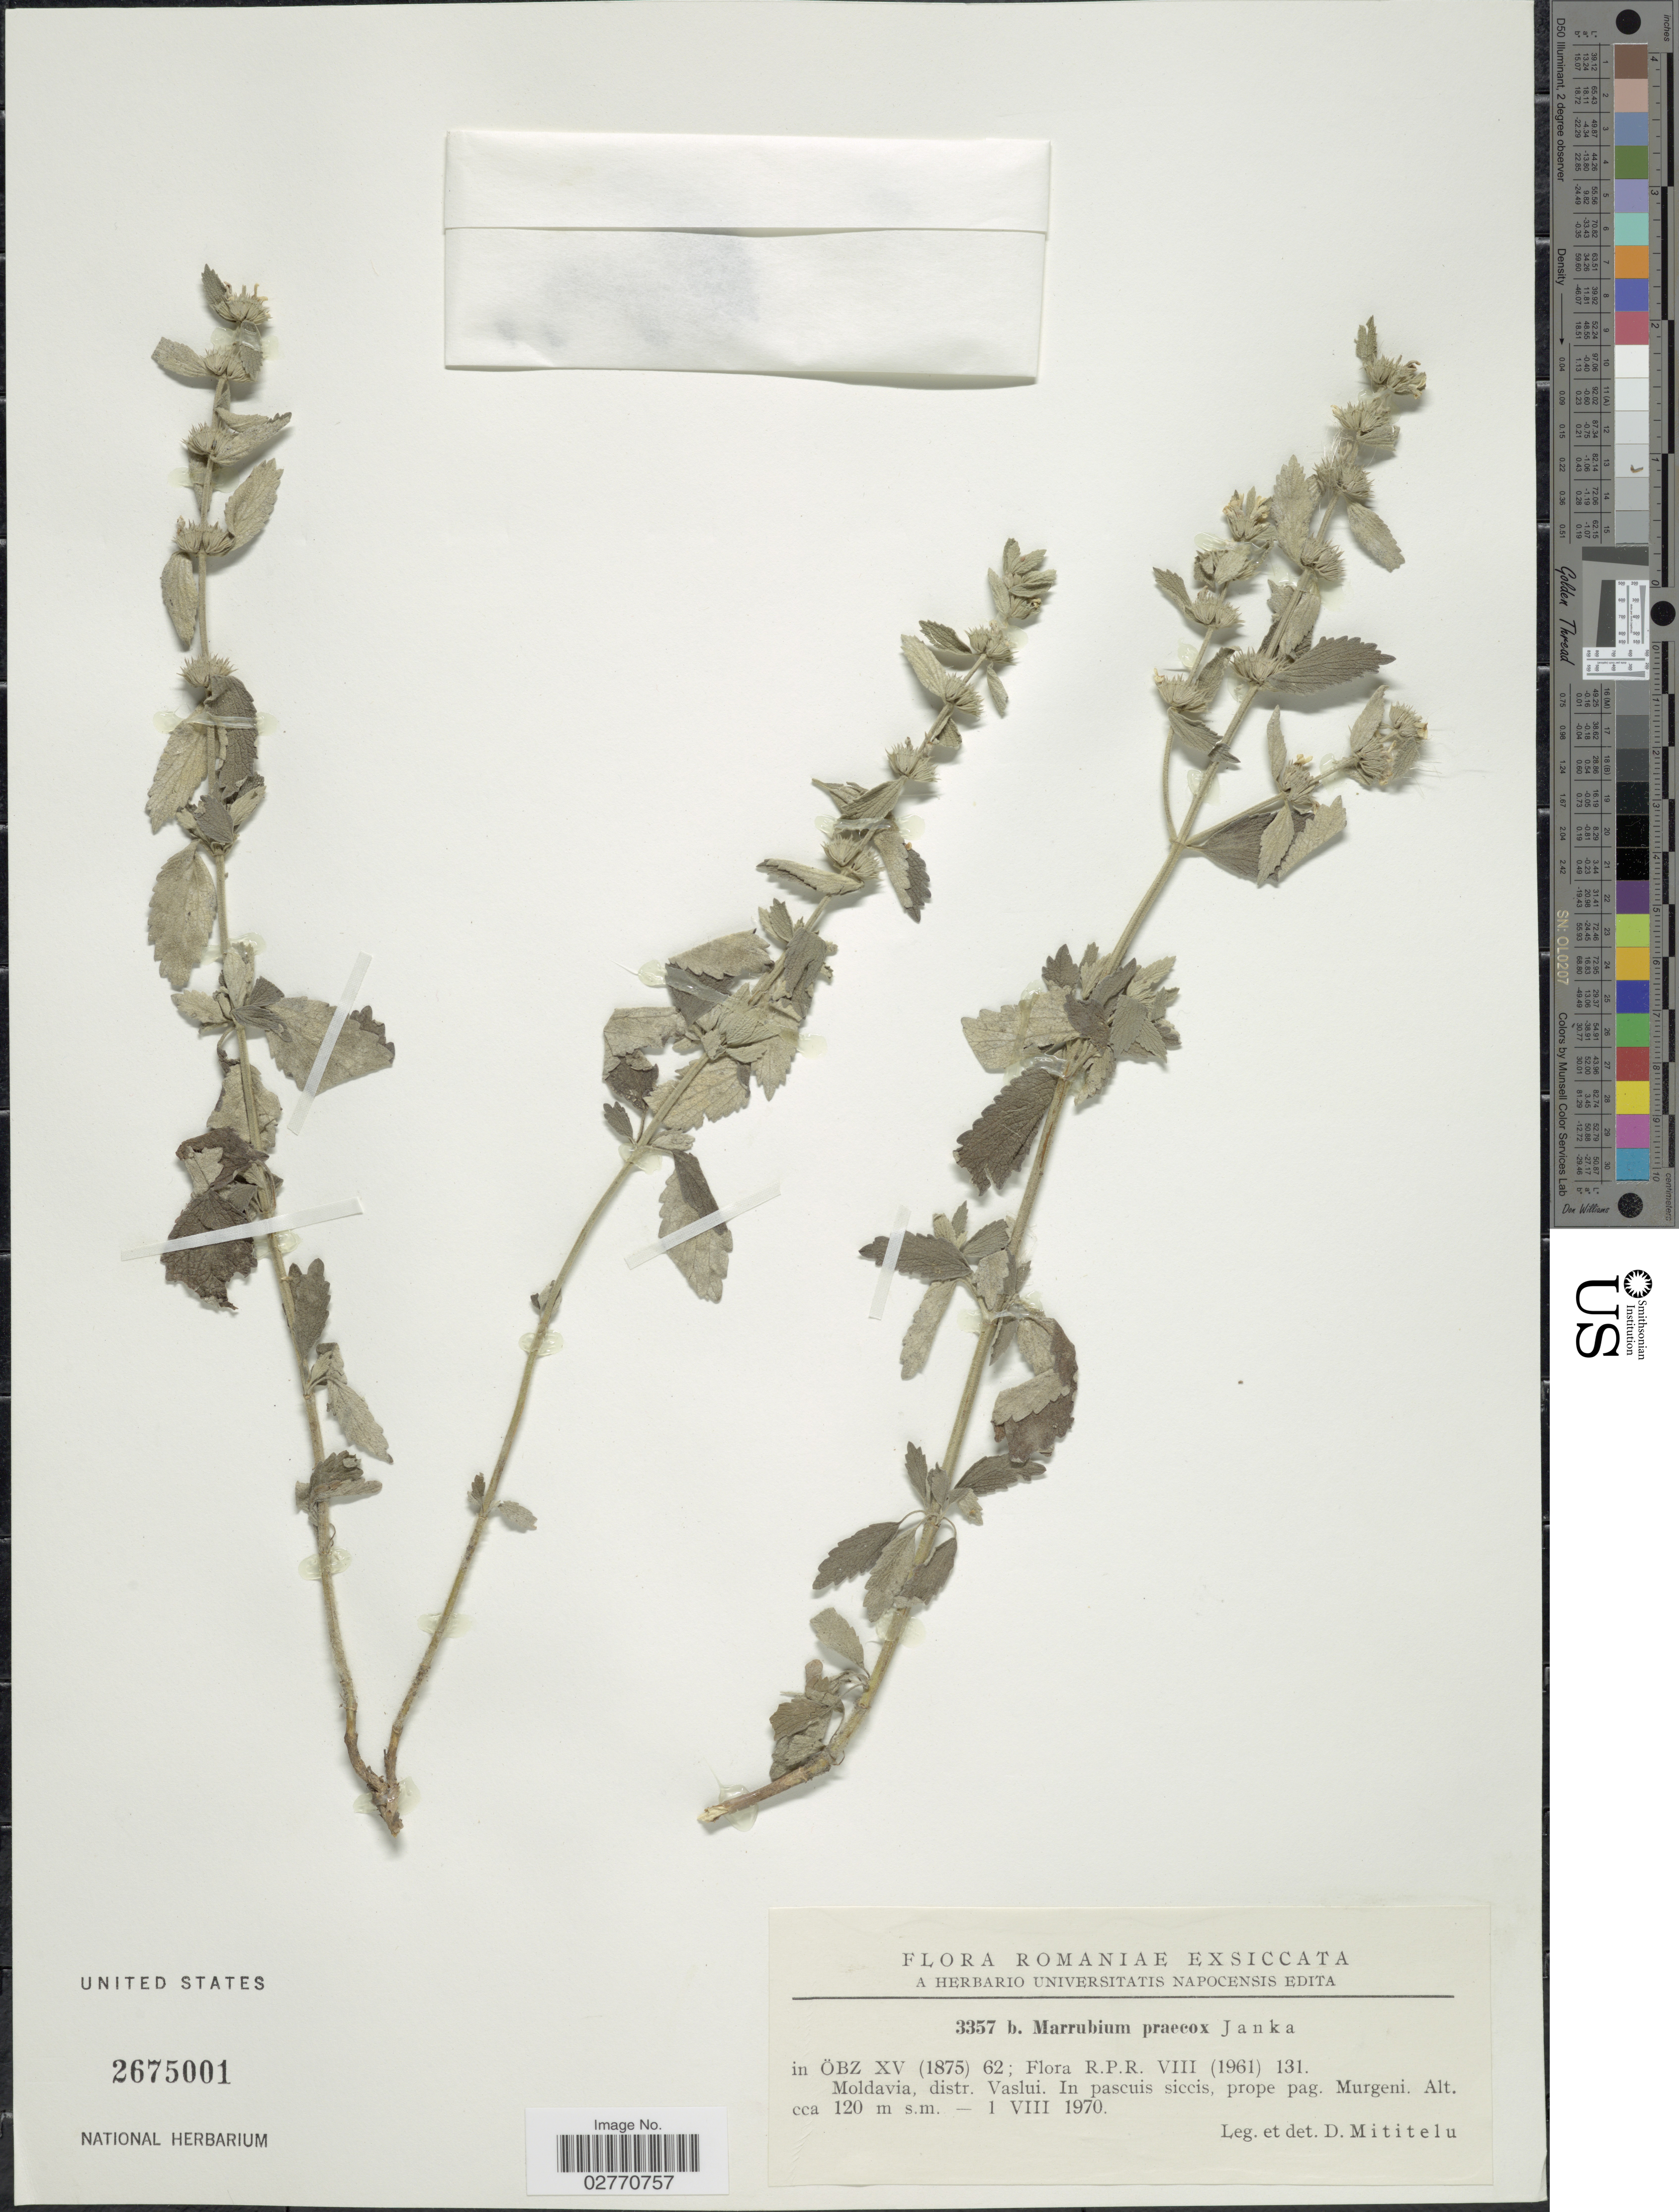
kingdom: Plantae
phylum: Tracheophyta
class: Magnoliopsida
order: Lamiales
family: Lamiaceae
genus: Marrubium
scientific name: Marrubium praecox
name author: Janka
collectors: D. Mititelu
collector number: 3357b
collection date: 1970-08-01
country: Romania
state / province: Vaslui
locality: Moldavia, distr. Vaslui. In pascuis siccis, prope pag. Murgeni.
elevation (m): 120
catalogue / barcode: US 2675001